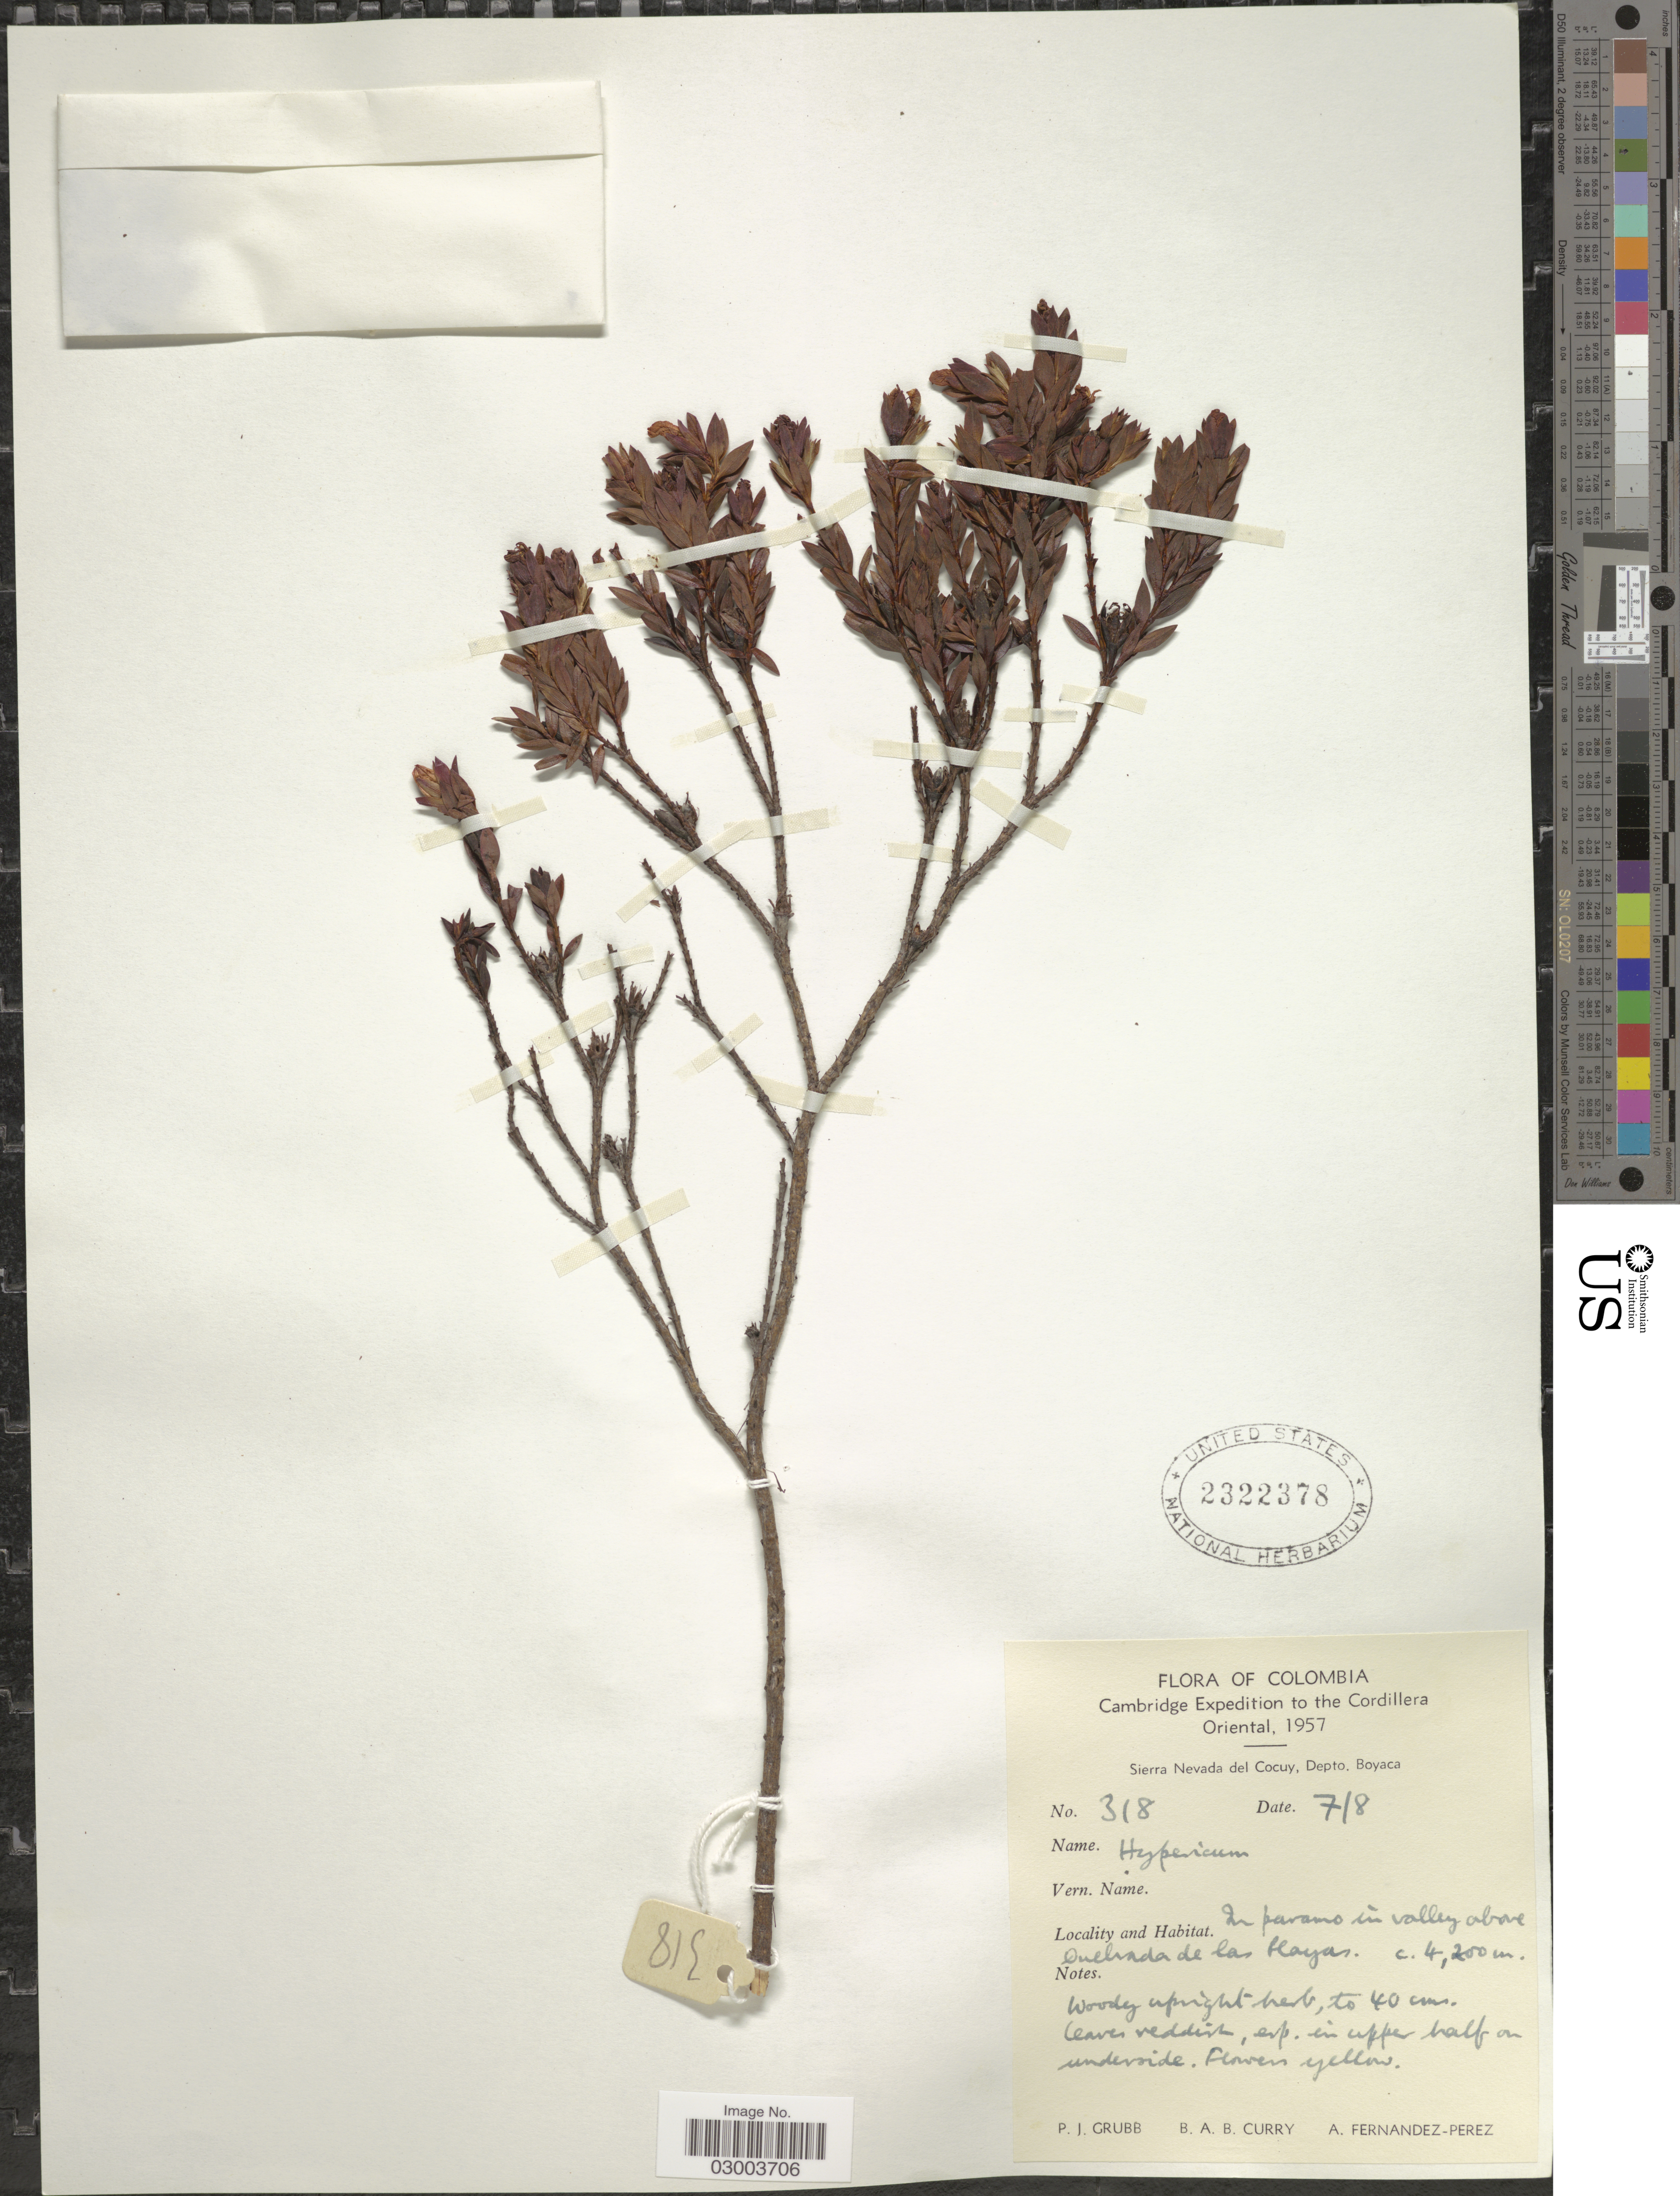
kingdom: Plantae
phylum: Tracheophyta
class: Magnoliopsida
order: Malpighiales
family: Hypericaceae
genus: Hypericum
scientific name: Hypericum caracasanum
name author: Willd.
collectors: P. J. Grubb, B. A. B. Curry & A. Fernández-Pérez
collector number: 318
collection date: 1957-08-07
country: Colombia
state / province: Boyacá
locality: Cordillera Oriental, Sierra Nevada, Depto. Boyaca, In paramo in valley above Quebrada de las Hayas.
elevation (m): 4200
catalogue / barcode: US 2322378